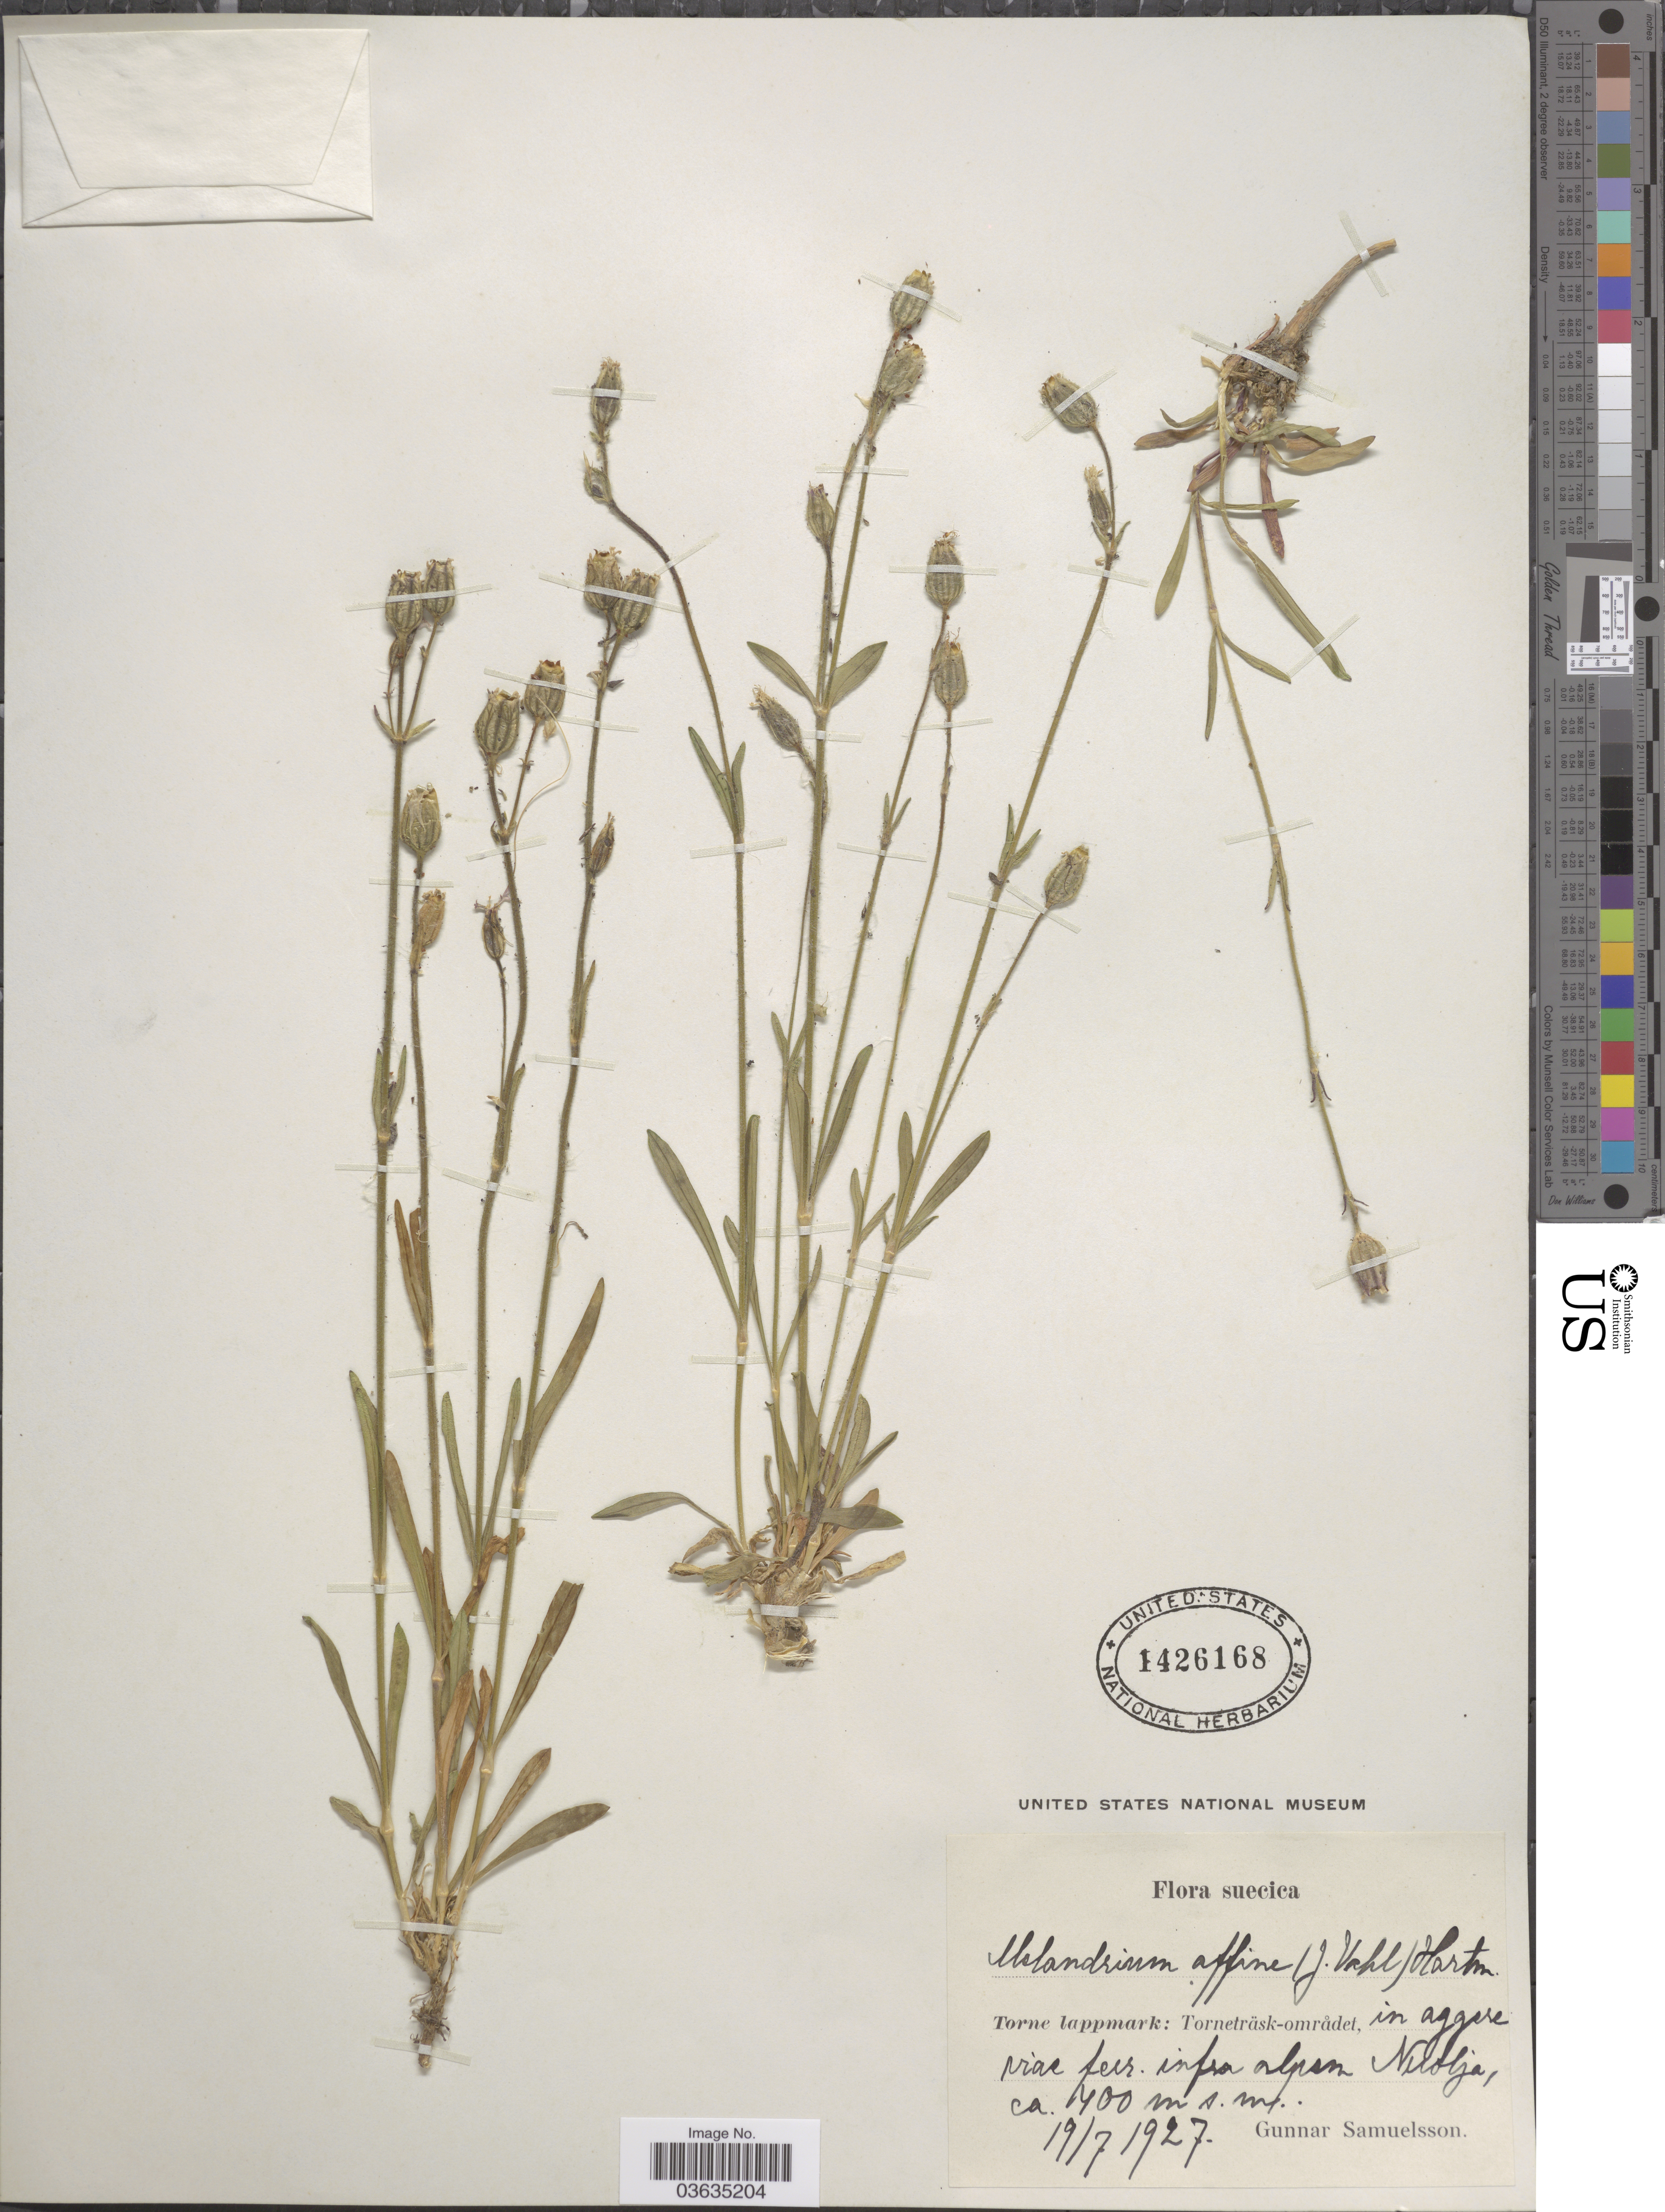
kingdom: Plantae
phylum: Tracheophyta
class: Magnoliopsida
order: Caryophyllales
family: Caryophyllaceae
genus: Silene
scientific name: Silene involucrata subsp. tenella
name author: (Tolm.) Bocquet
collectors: G. Samuelsson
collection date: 1927-07-19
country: Sweden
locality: Suecica. Torne lappmark: Tornesträsk-området, in aggere viae ferr. infra alpem Nuolja.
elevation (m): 400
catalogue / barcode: US 1426168